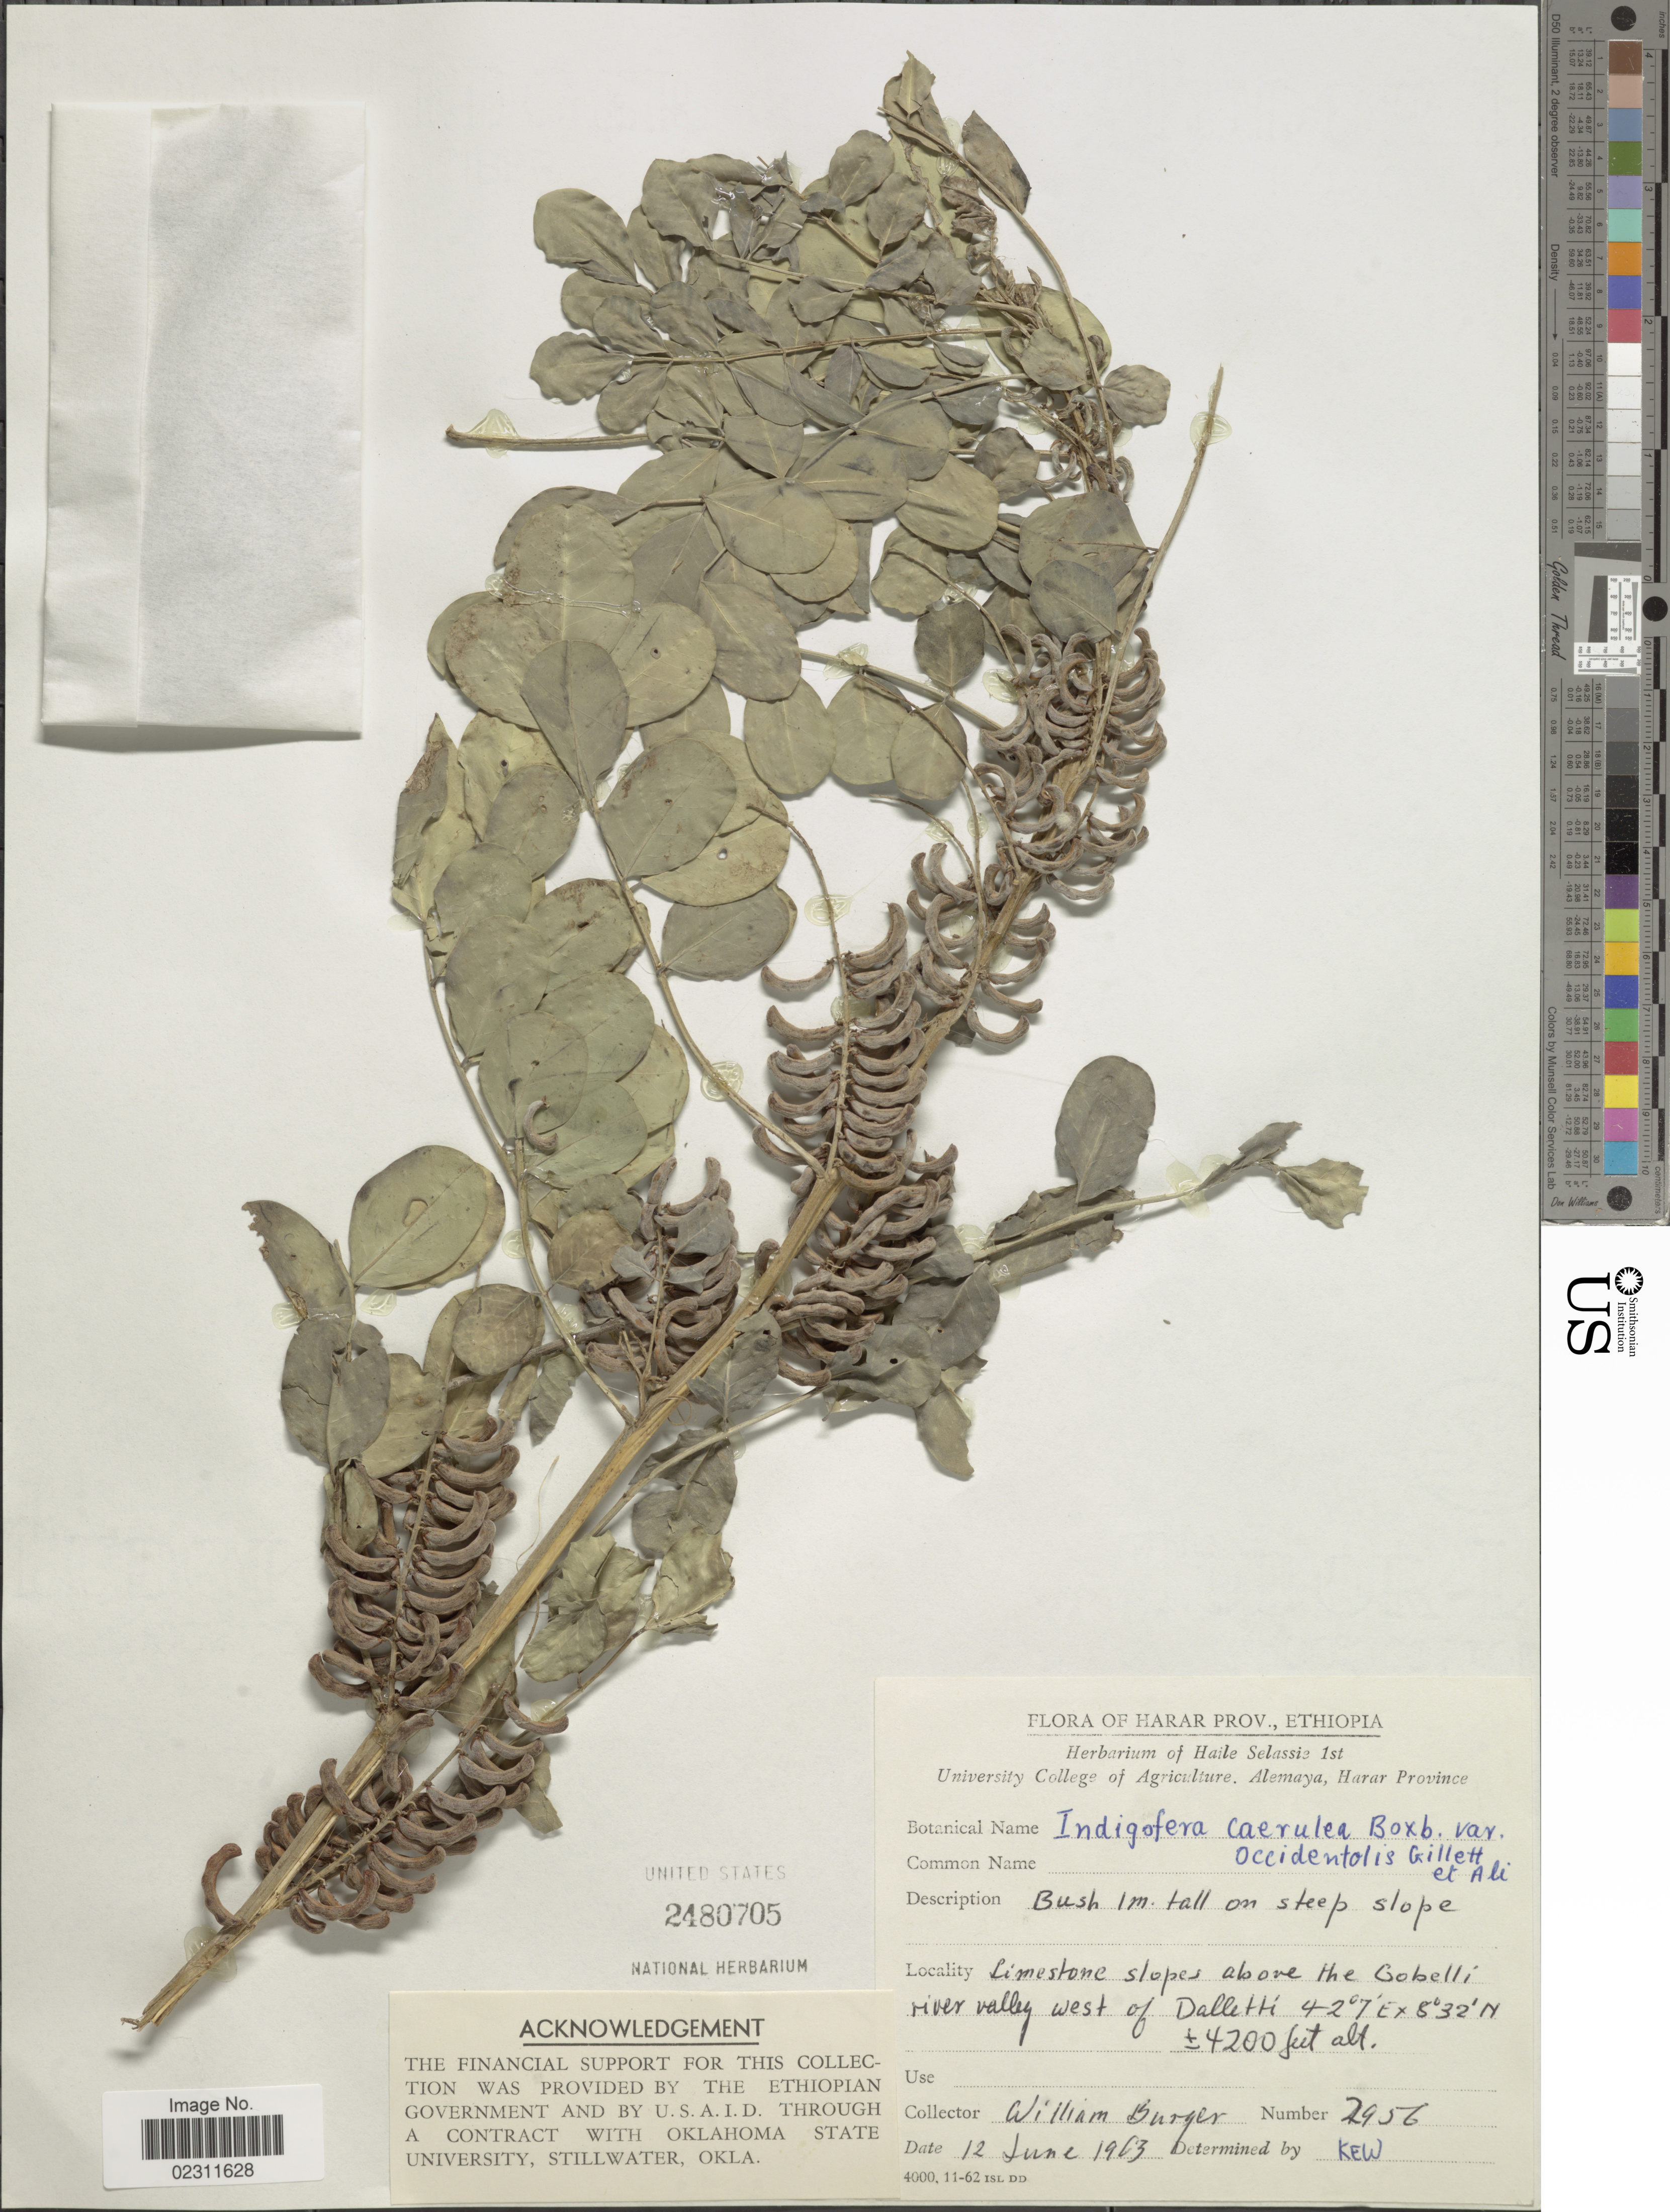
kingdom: Plantae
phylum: Tracheophyta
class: Magnoliopsida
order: Fabales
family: Fabaceae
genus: Indigofera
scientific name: Indigofera coerulea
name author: Roxb.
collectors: W. Burger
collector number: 2956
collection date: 1963-06-12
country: Ethiopia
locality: Harar Prov., above the Gobelli river valley west of Dalletti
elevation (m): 1280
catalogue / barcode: US 2480705